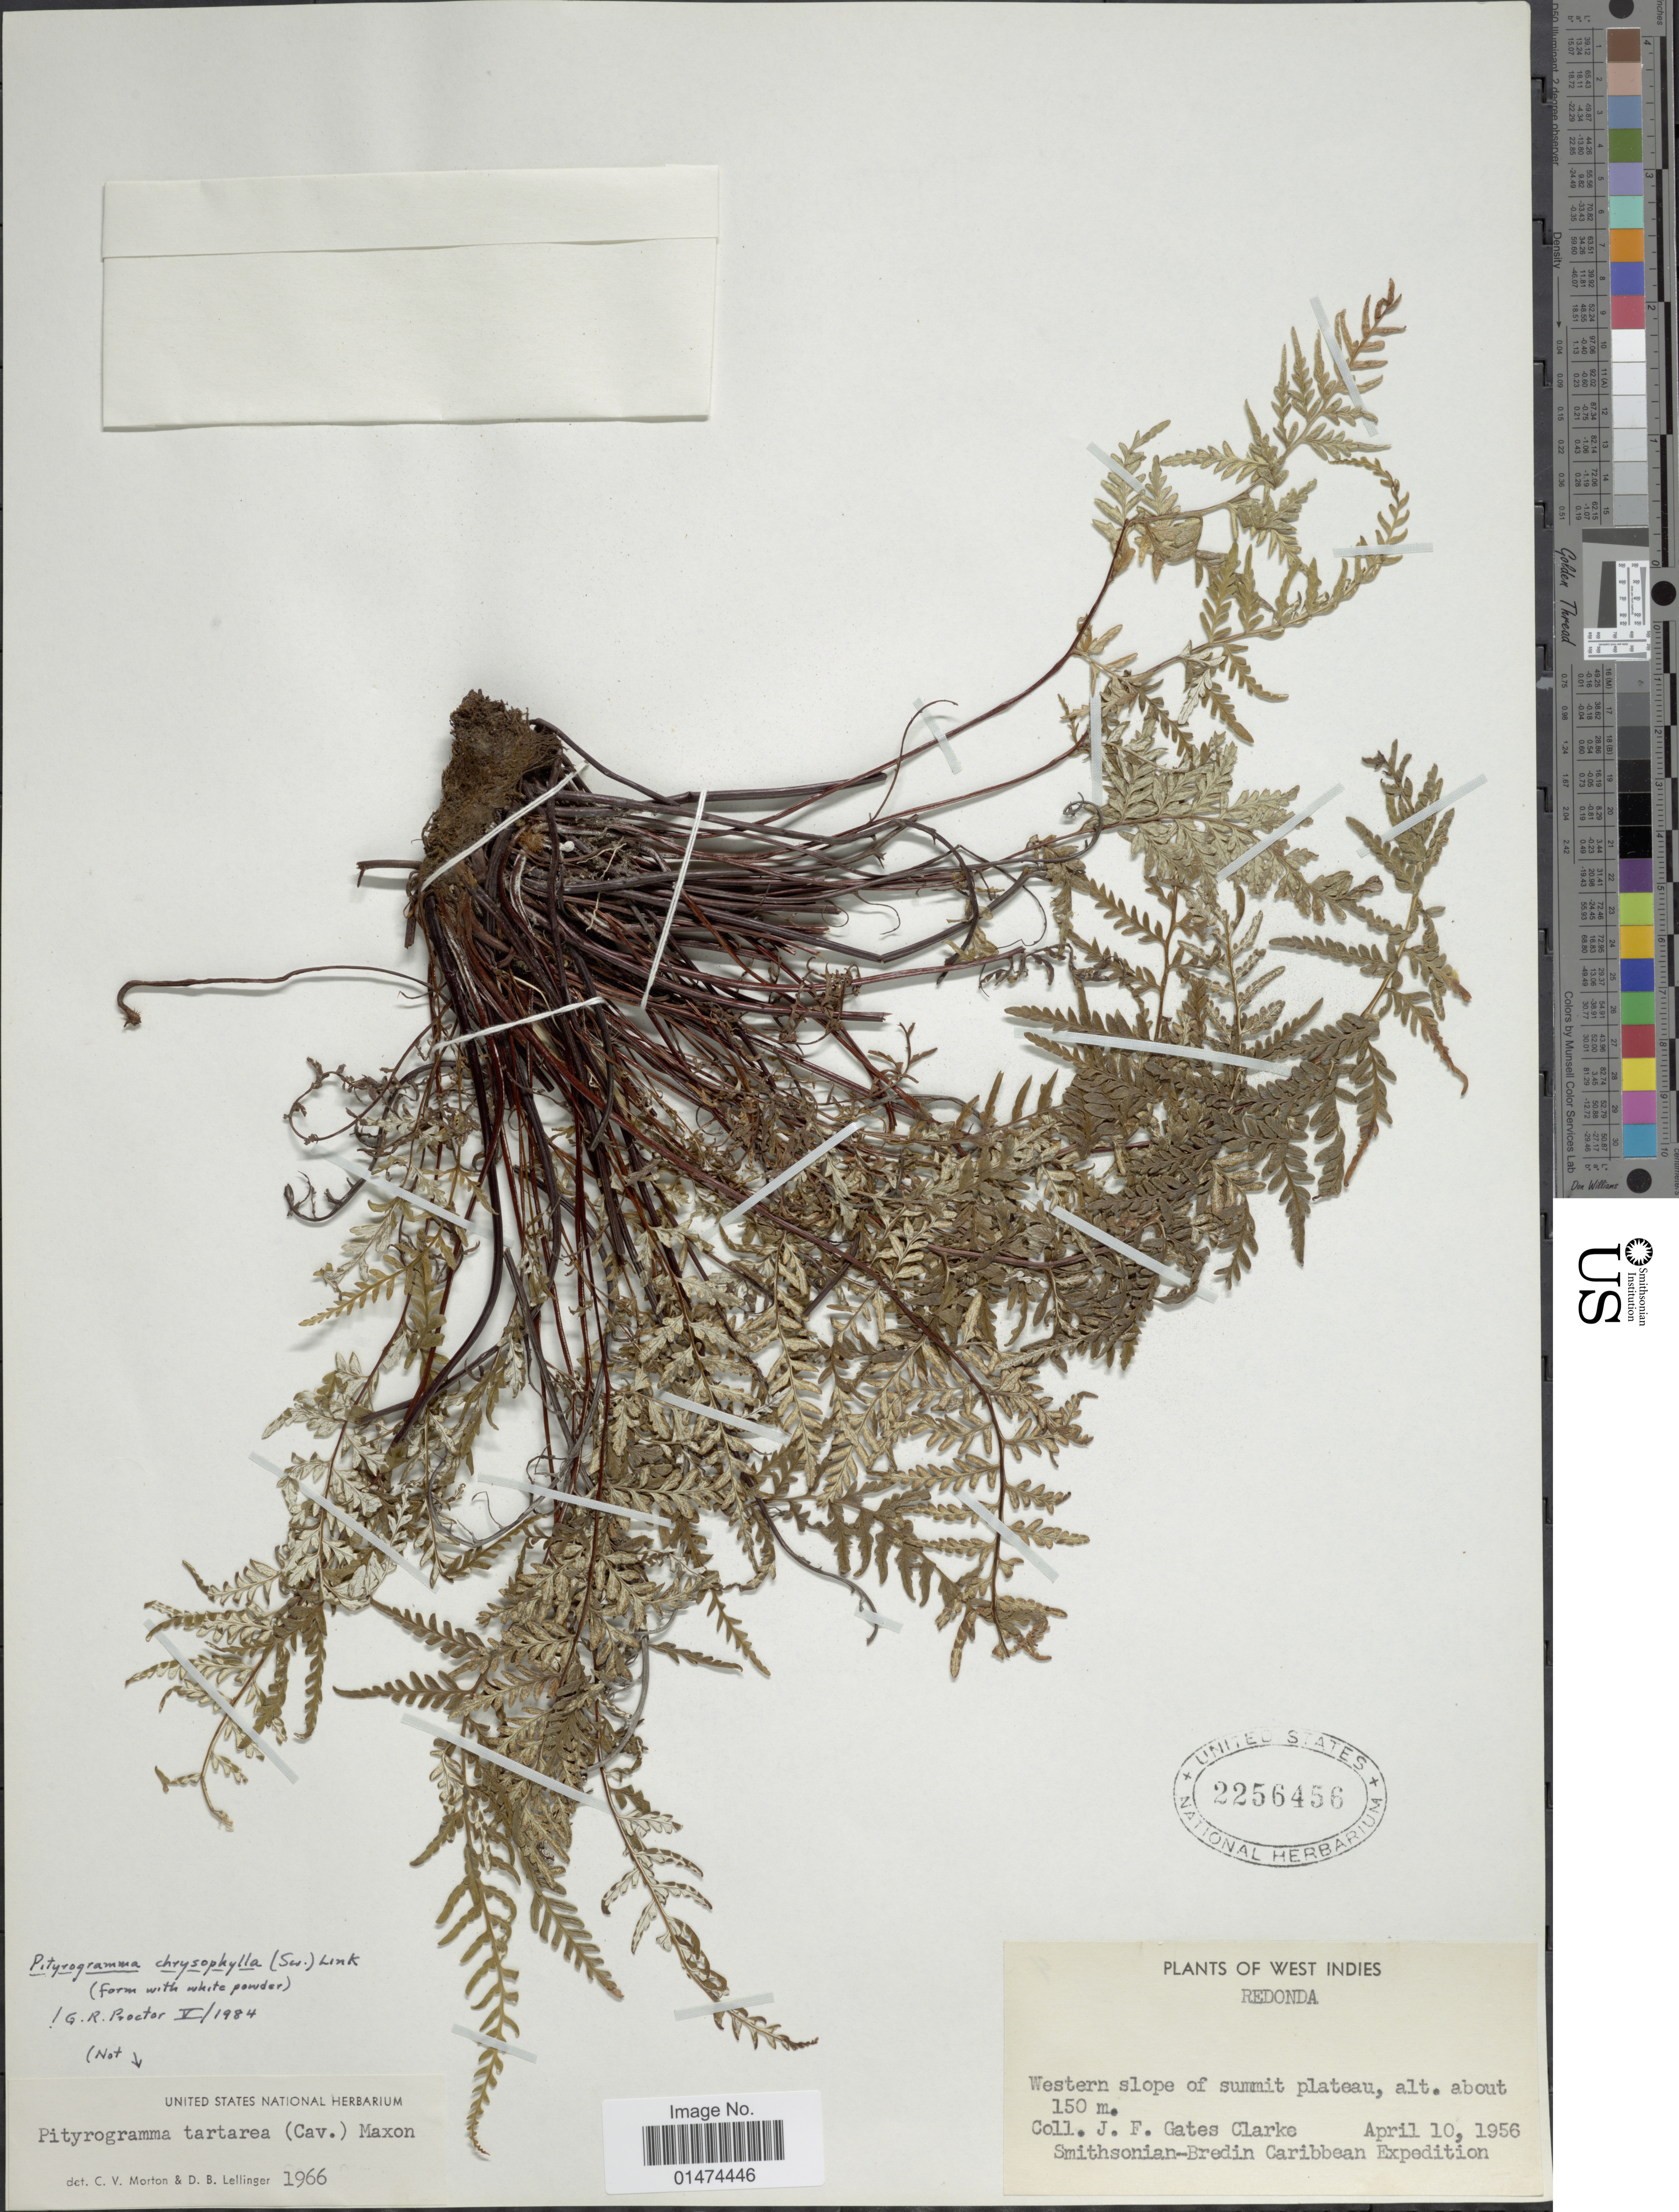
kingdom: Plantae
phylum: Tracheophyta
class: Polypodiopsida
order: Polypodiales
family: Pteridaceae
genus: Pityrogramma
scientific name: Pityrogramma chrysophylla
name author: (Sw.) Link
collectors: J. F. Gates-Clarke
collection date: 1956-04-10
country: Antigua and Barbuda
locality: Rendonda, western slope of summit plateau.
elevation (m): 150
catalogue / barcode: US 2256456